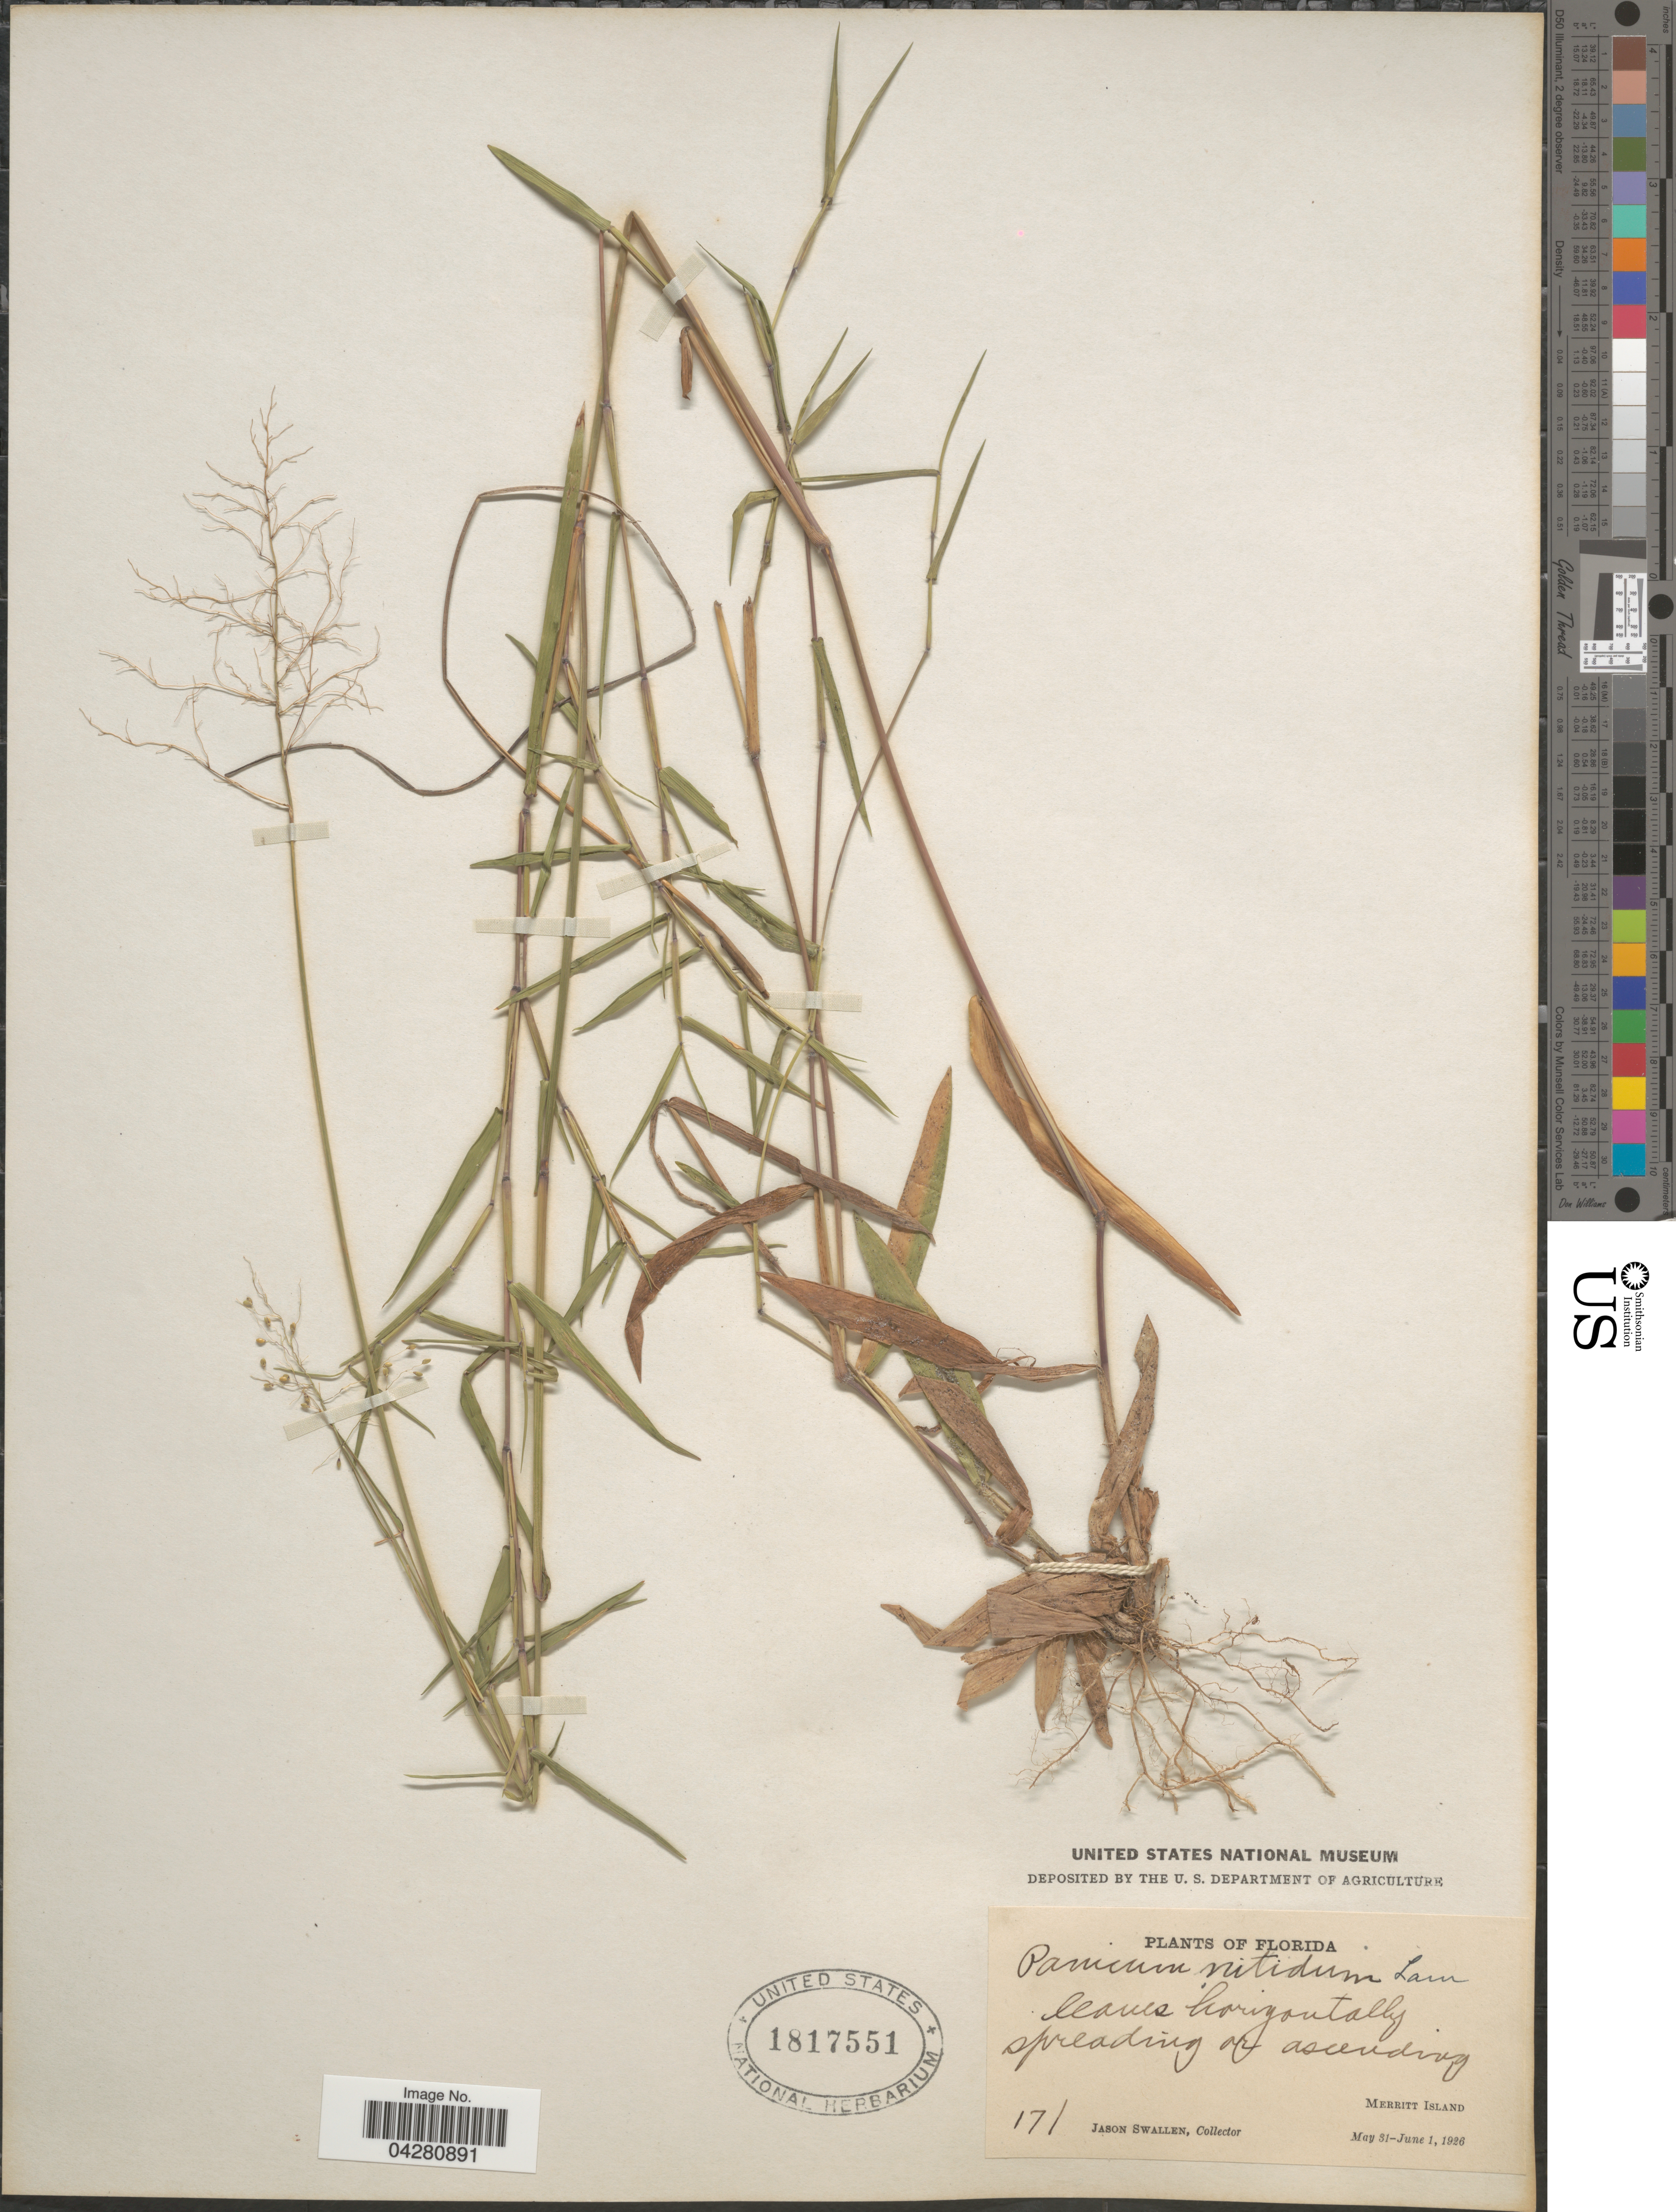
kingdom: Plantae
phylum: Tracheophyta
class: Liliopsida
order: Poales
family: Poaceae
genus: Dichanthelium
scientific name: Dichanthelium dichotomum var. dichotomum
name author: (L.) Gould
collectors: J. R. Swallen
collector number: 171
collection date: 1926-05-31/1926-06-01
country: United States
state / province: Florida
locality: Spreading or ascending Merritt Island.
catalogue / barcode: US 1817551